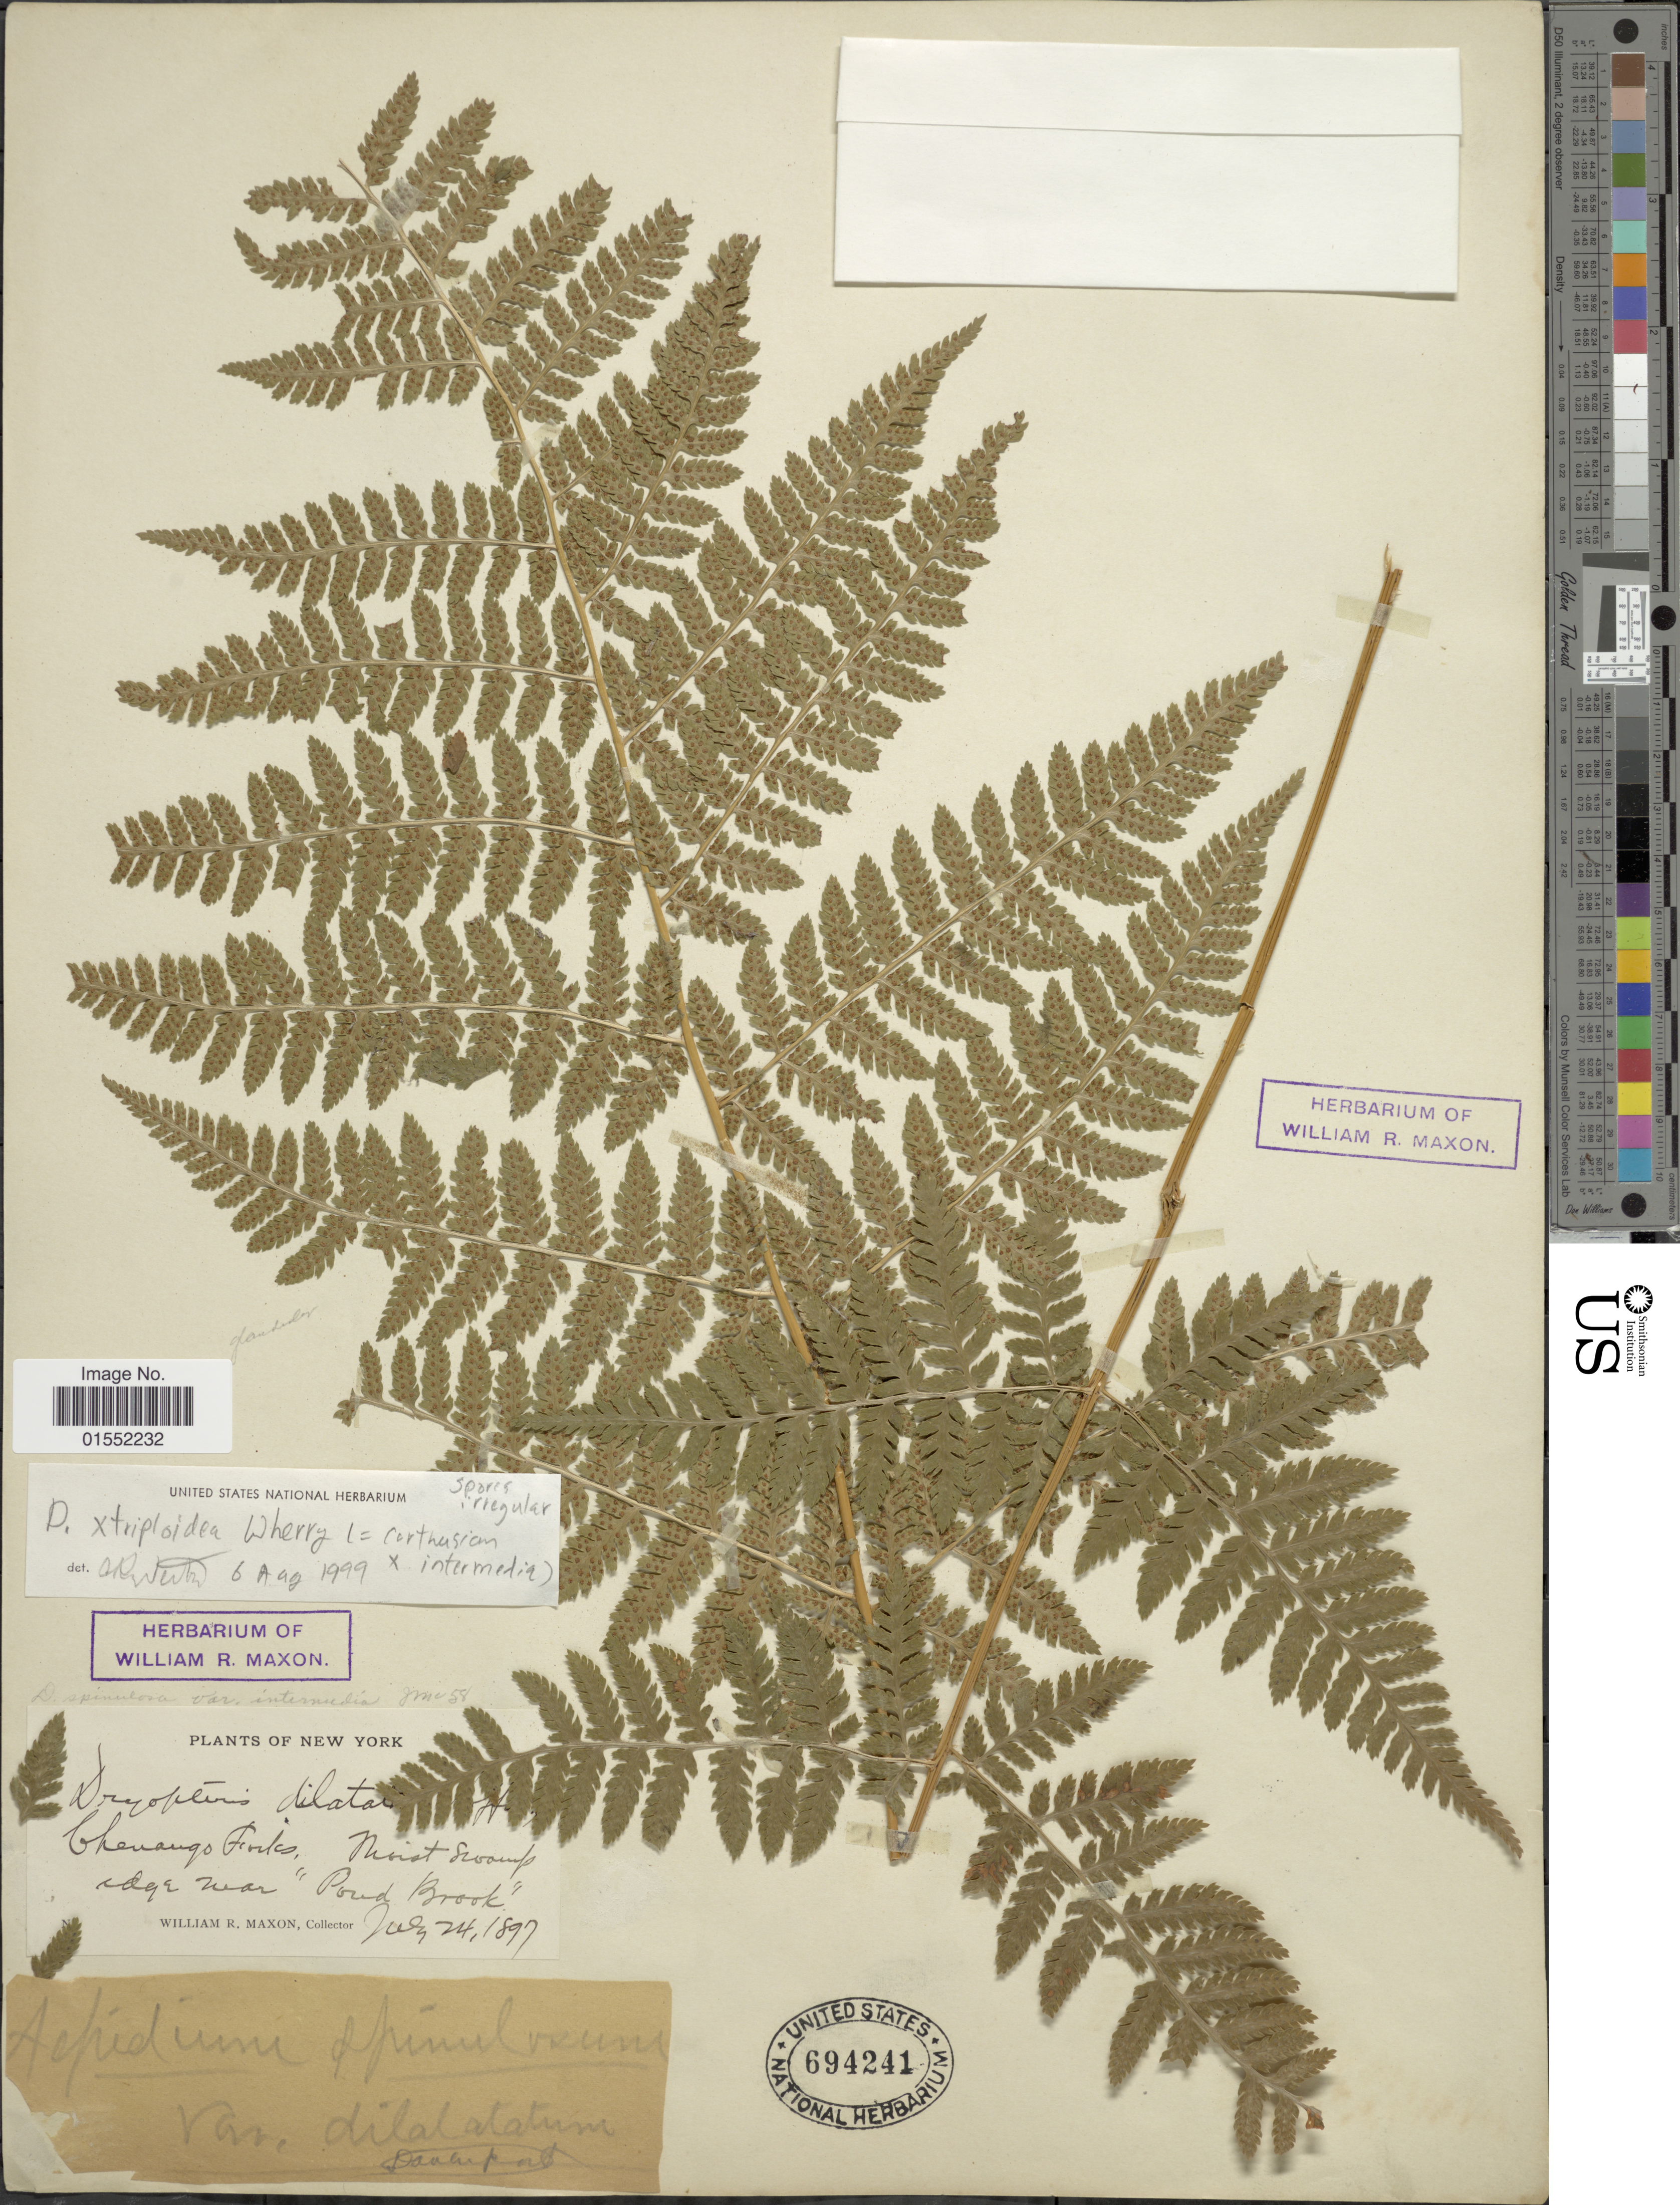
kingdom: Plantae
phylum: Tracheophyta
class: Polypodiopsida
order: Polypodiales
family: Dryopteridaceae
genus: Dryopteris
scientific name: Dryopteris x triploidea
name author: Wherry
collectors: W. R. Maxon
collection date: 1897-07-24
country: United States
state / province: New York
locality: Chenango Forks, Moist swamp edge war "Pond Brook"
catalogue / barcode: US 694241